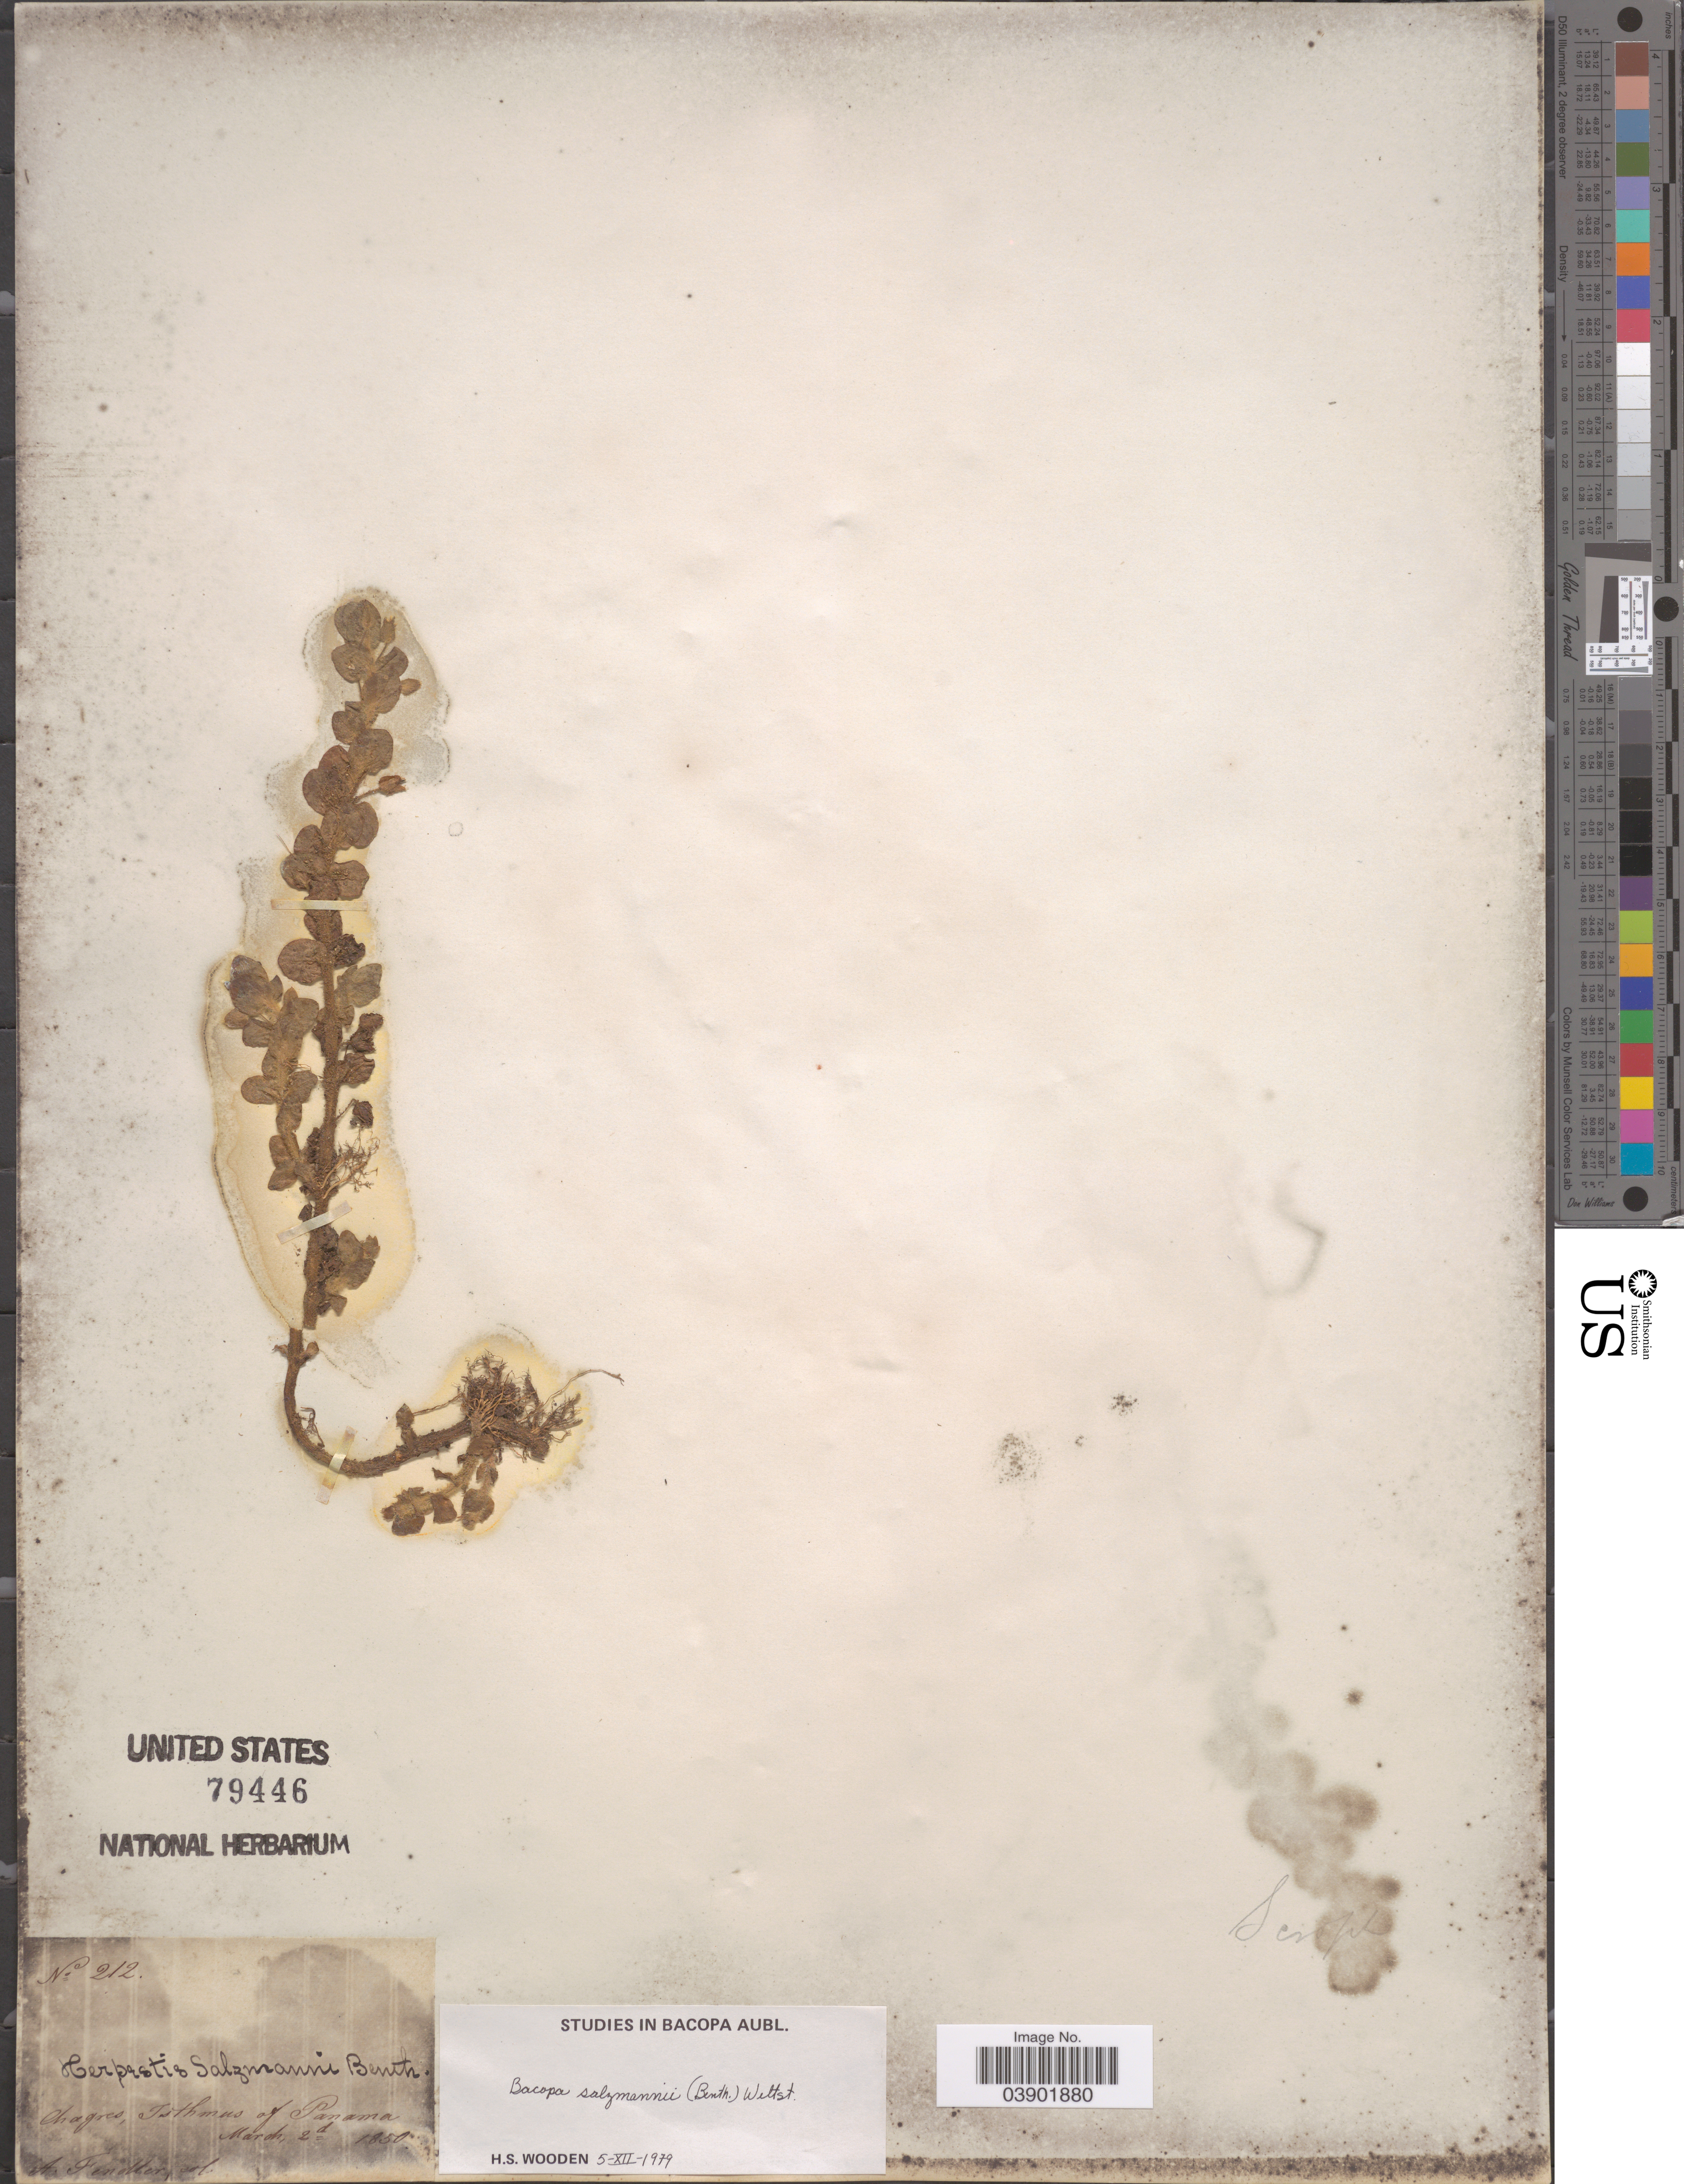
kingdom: Plantae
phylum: Tracheophyta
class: Magnoliopsida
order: Lamiales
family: Plantaginaceae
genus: Bacopa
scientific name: Bacopa salzmannii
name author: (Benth.) Wettst. ex Edwall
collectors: A. Fendler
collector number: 212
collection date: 1850-03-02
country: Panama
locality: Chagres, Isthmus of Panama.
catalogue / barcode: US 79446